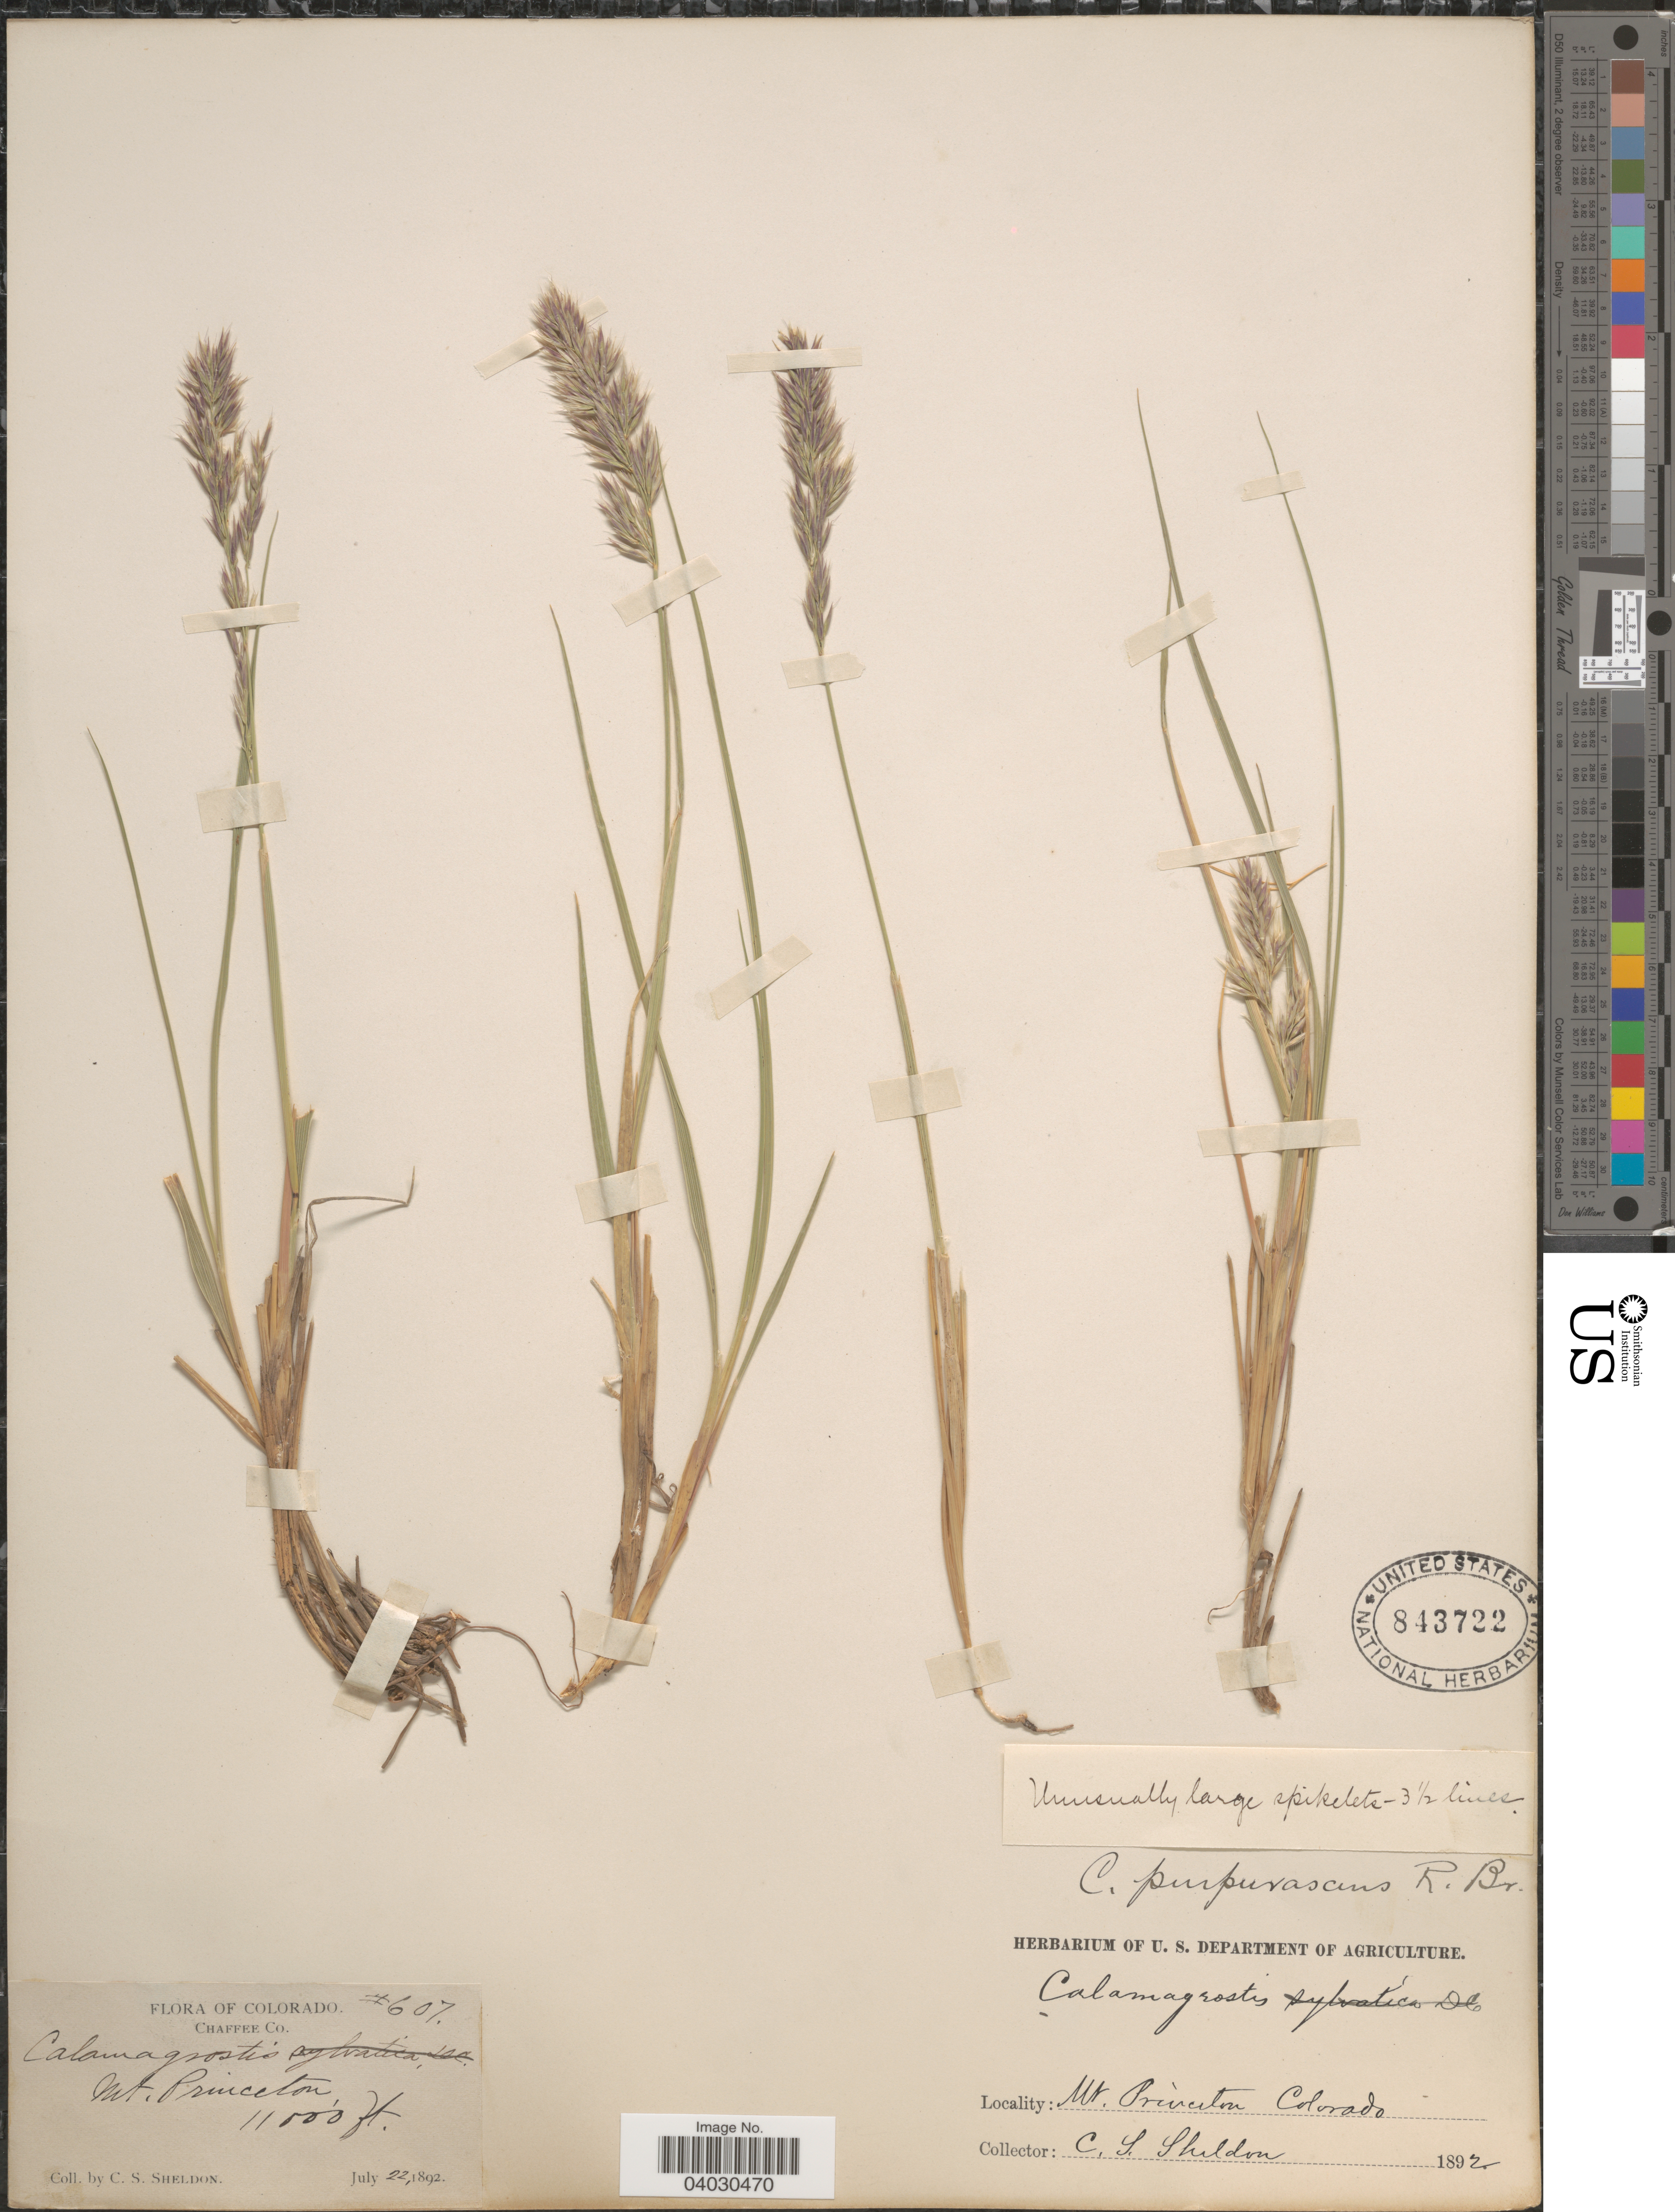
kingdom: Plantae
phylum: Tracheophyta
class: Liliopsida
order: Poales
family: Poaceae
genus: Calamagrostis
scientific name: Calamagrostis purpurascens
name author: R. Br.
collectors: C. S. Sheldon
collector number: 607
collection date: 1892-07-22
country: United States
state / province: Colorado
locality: Chaffee Co. Mt. Princeton.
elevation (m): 3353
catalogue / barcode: US 843722